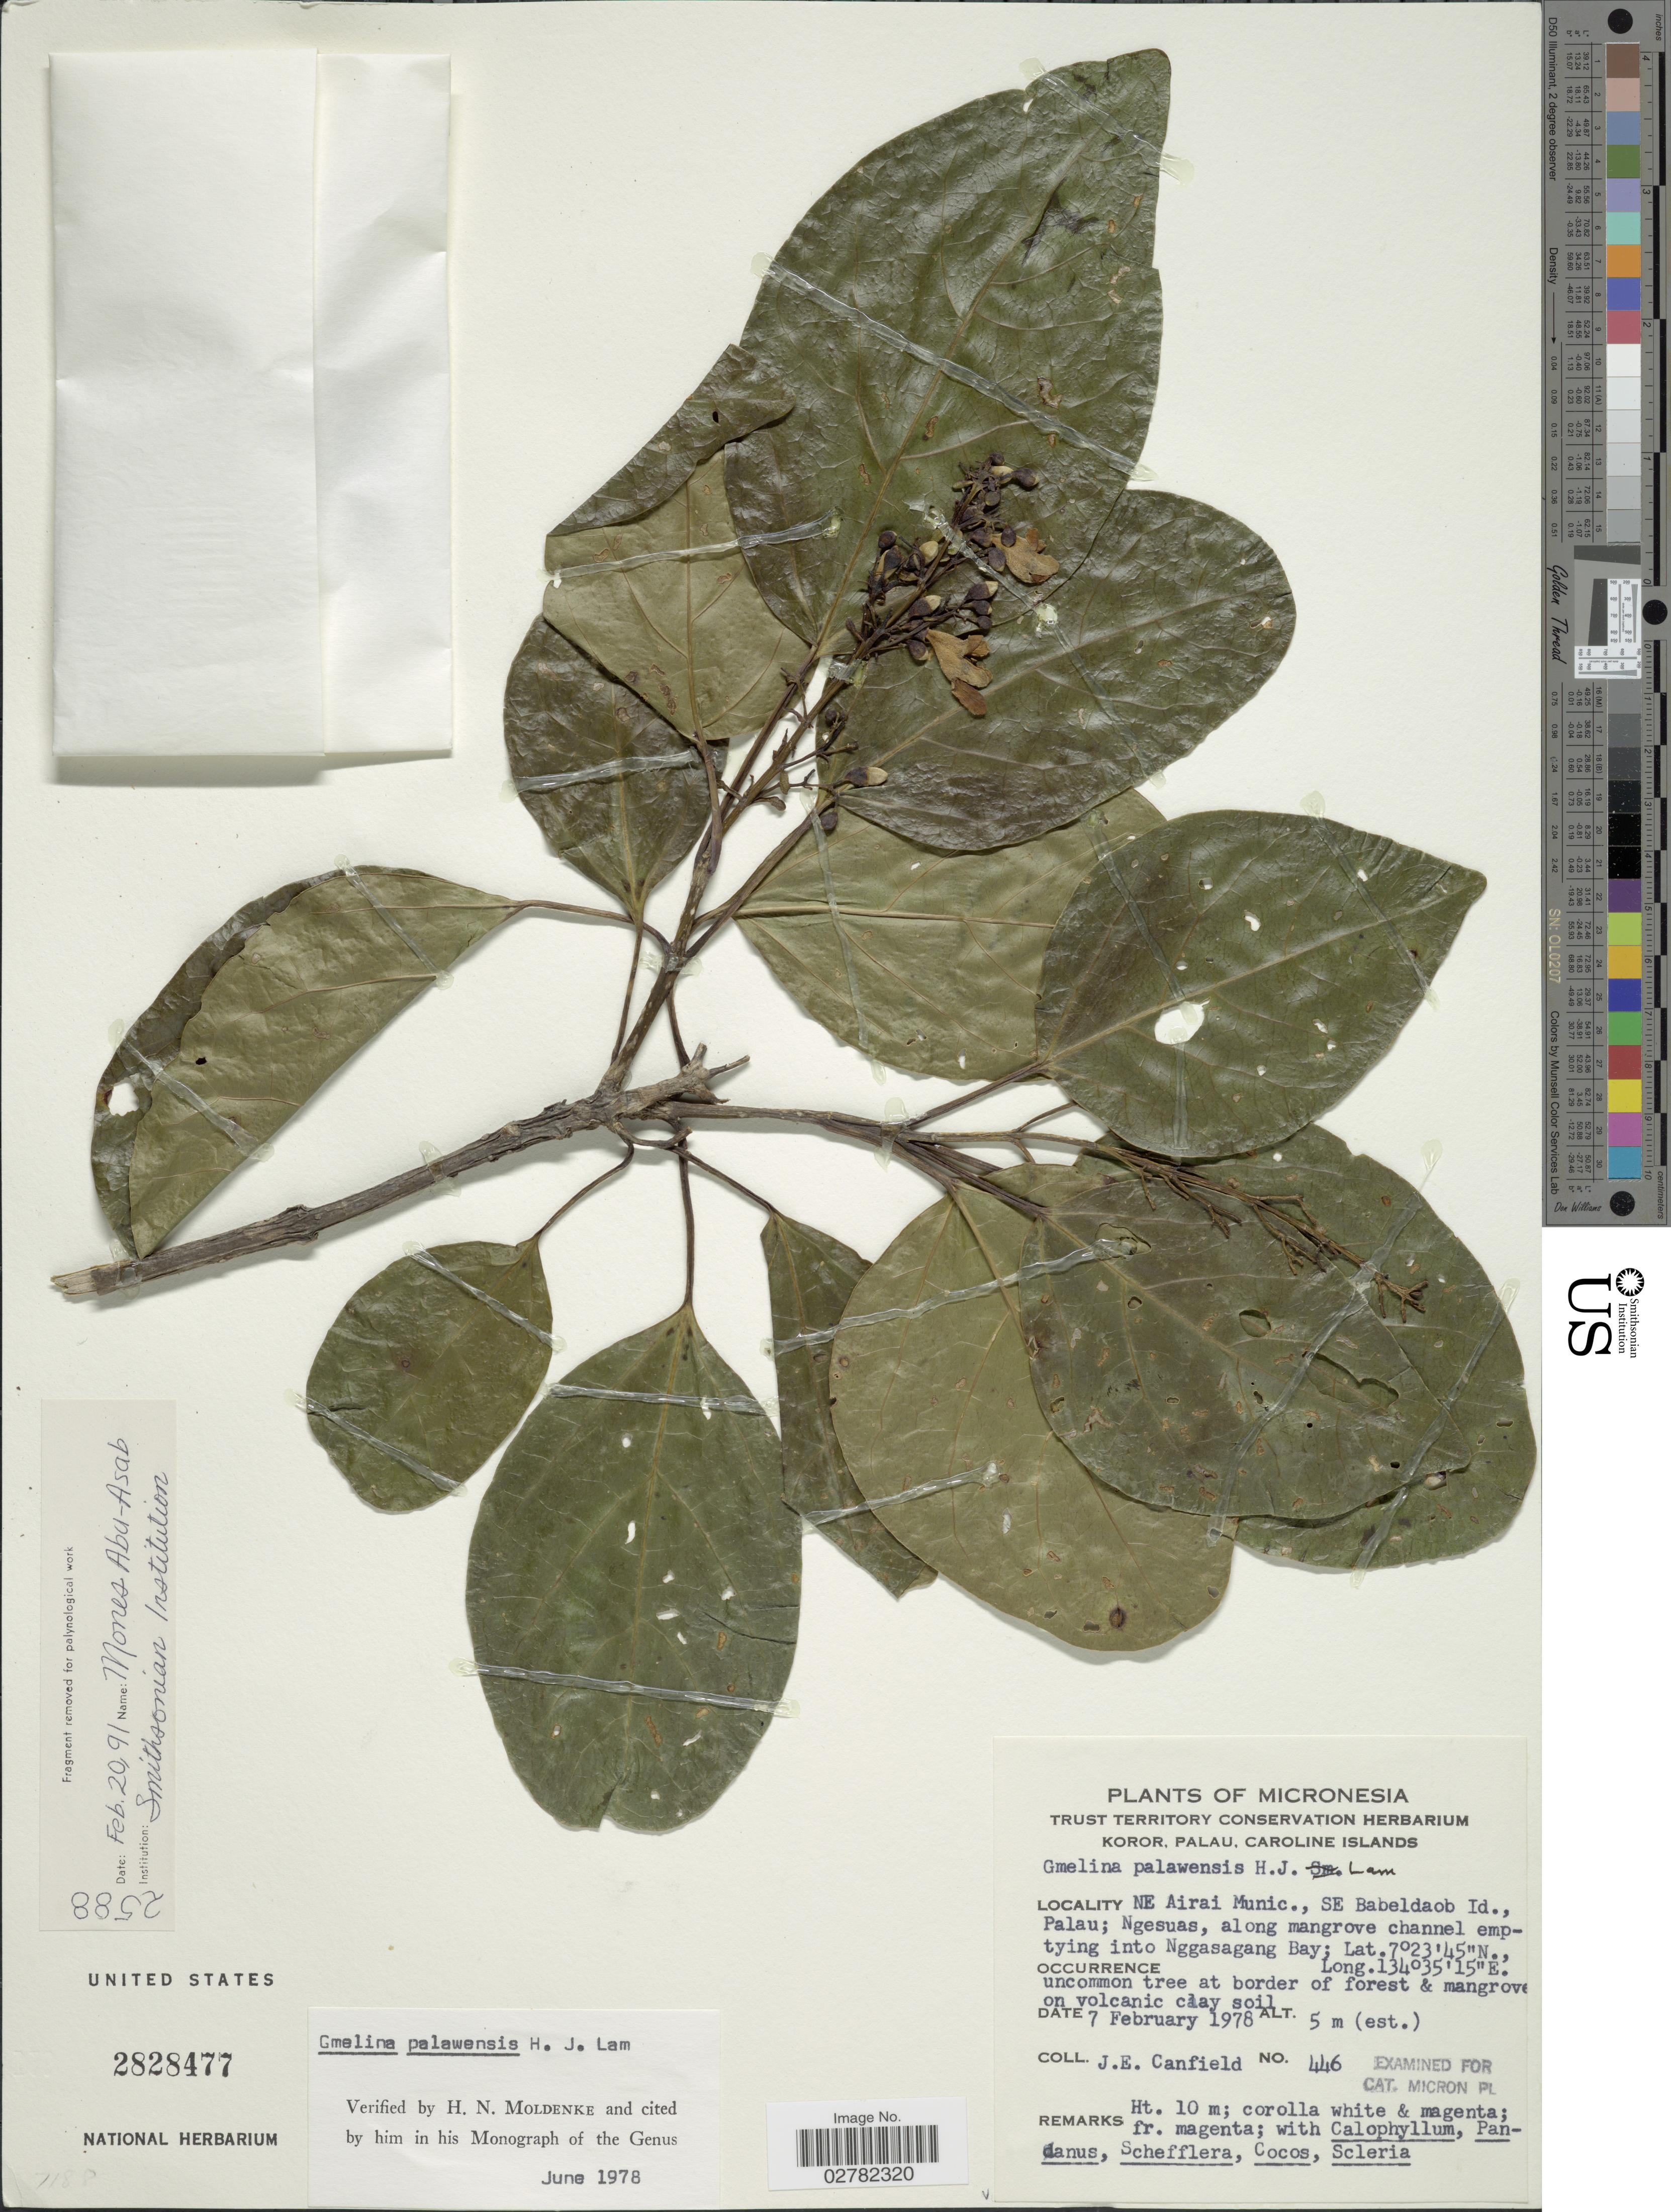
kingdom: Plantae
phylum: Tracheophyta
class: Magnoliopsida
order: Lamiales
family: Lamiaceae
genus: Gmelina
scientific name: Gmelina palawensis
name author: H.J. Lam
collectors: J. E. Canfield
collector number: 446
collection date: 1978-02-07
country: Palau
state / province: Airai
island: Babeldaob [Babelthuap]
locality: NE Airai Munic., SE Babeldaob Id., Palau; Ngesuas, along mangrove channel emptying into Nggasagang Bay.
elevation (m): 5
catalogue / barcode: US 2828477